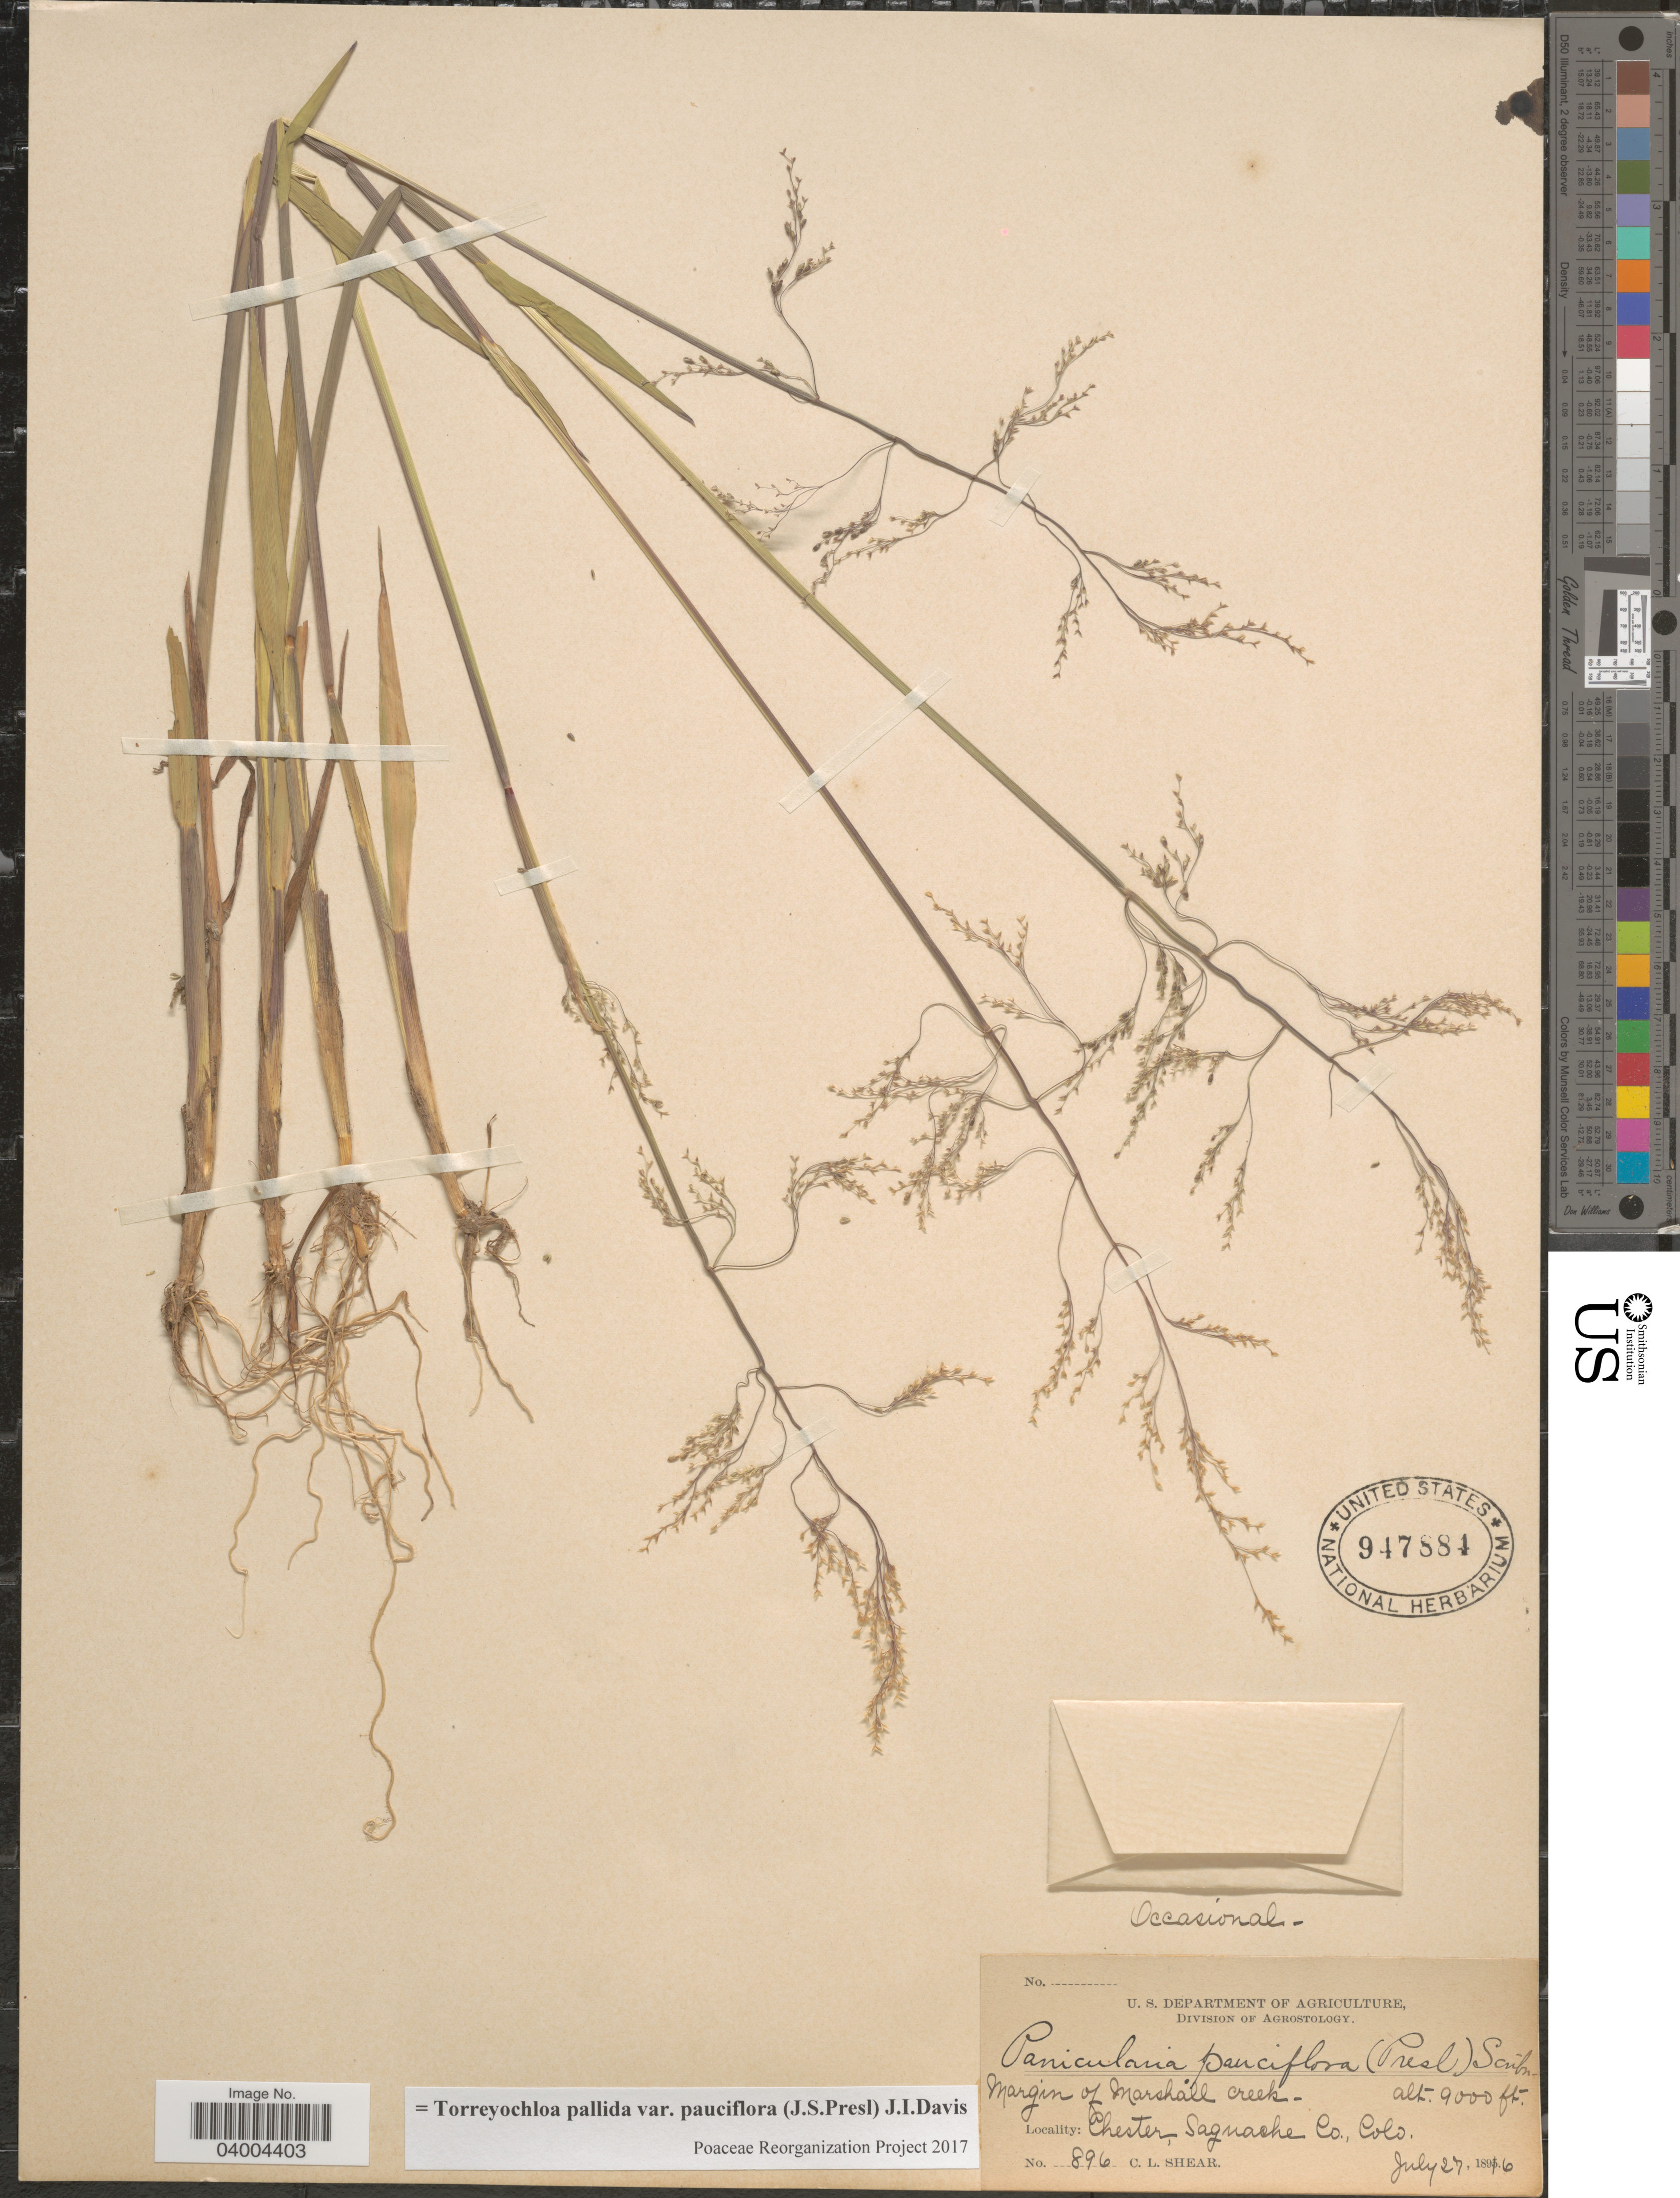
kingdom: Plantae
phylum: Tracheophyta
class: Liliopsida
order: Poales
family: Poaceae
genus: Torreyochloa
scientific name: Torreyochloa pallida var. pauciflora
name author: (J. Presl) J.I. Davis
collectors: C. L. Shear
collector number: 896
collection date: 1816-07-27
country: United States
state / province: Colorado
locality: Margin of Marshall creek. Chester, Saguache Co.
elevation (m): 2743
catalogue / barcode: US 947884